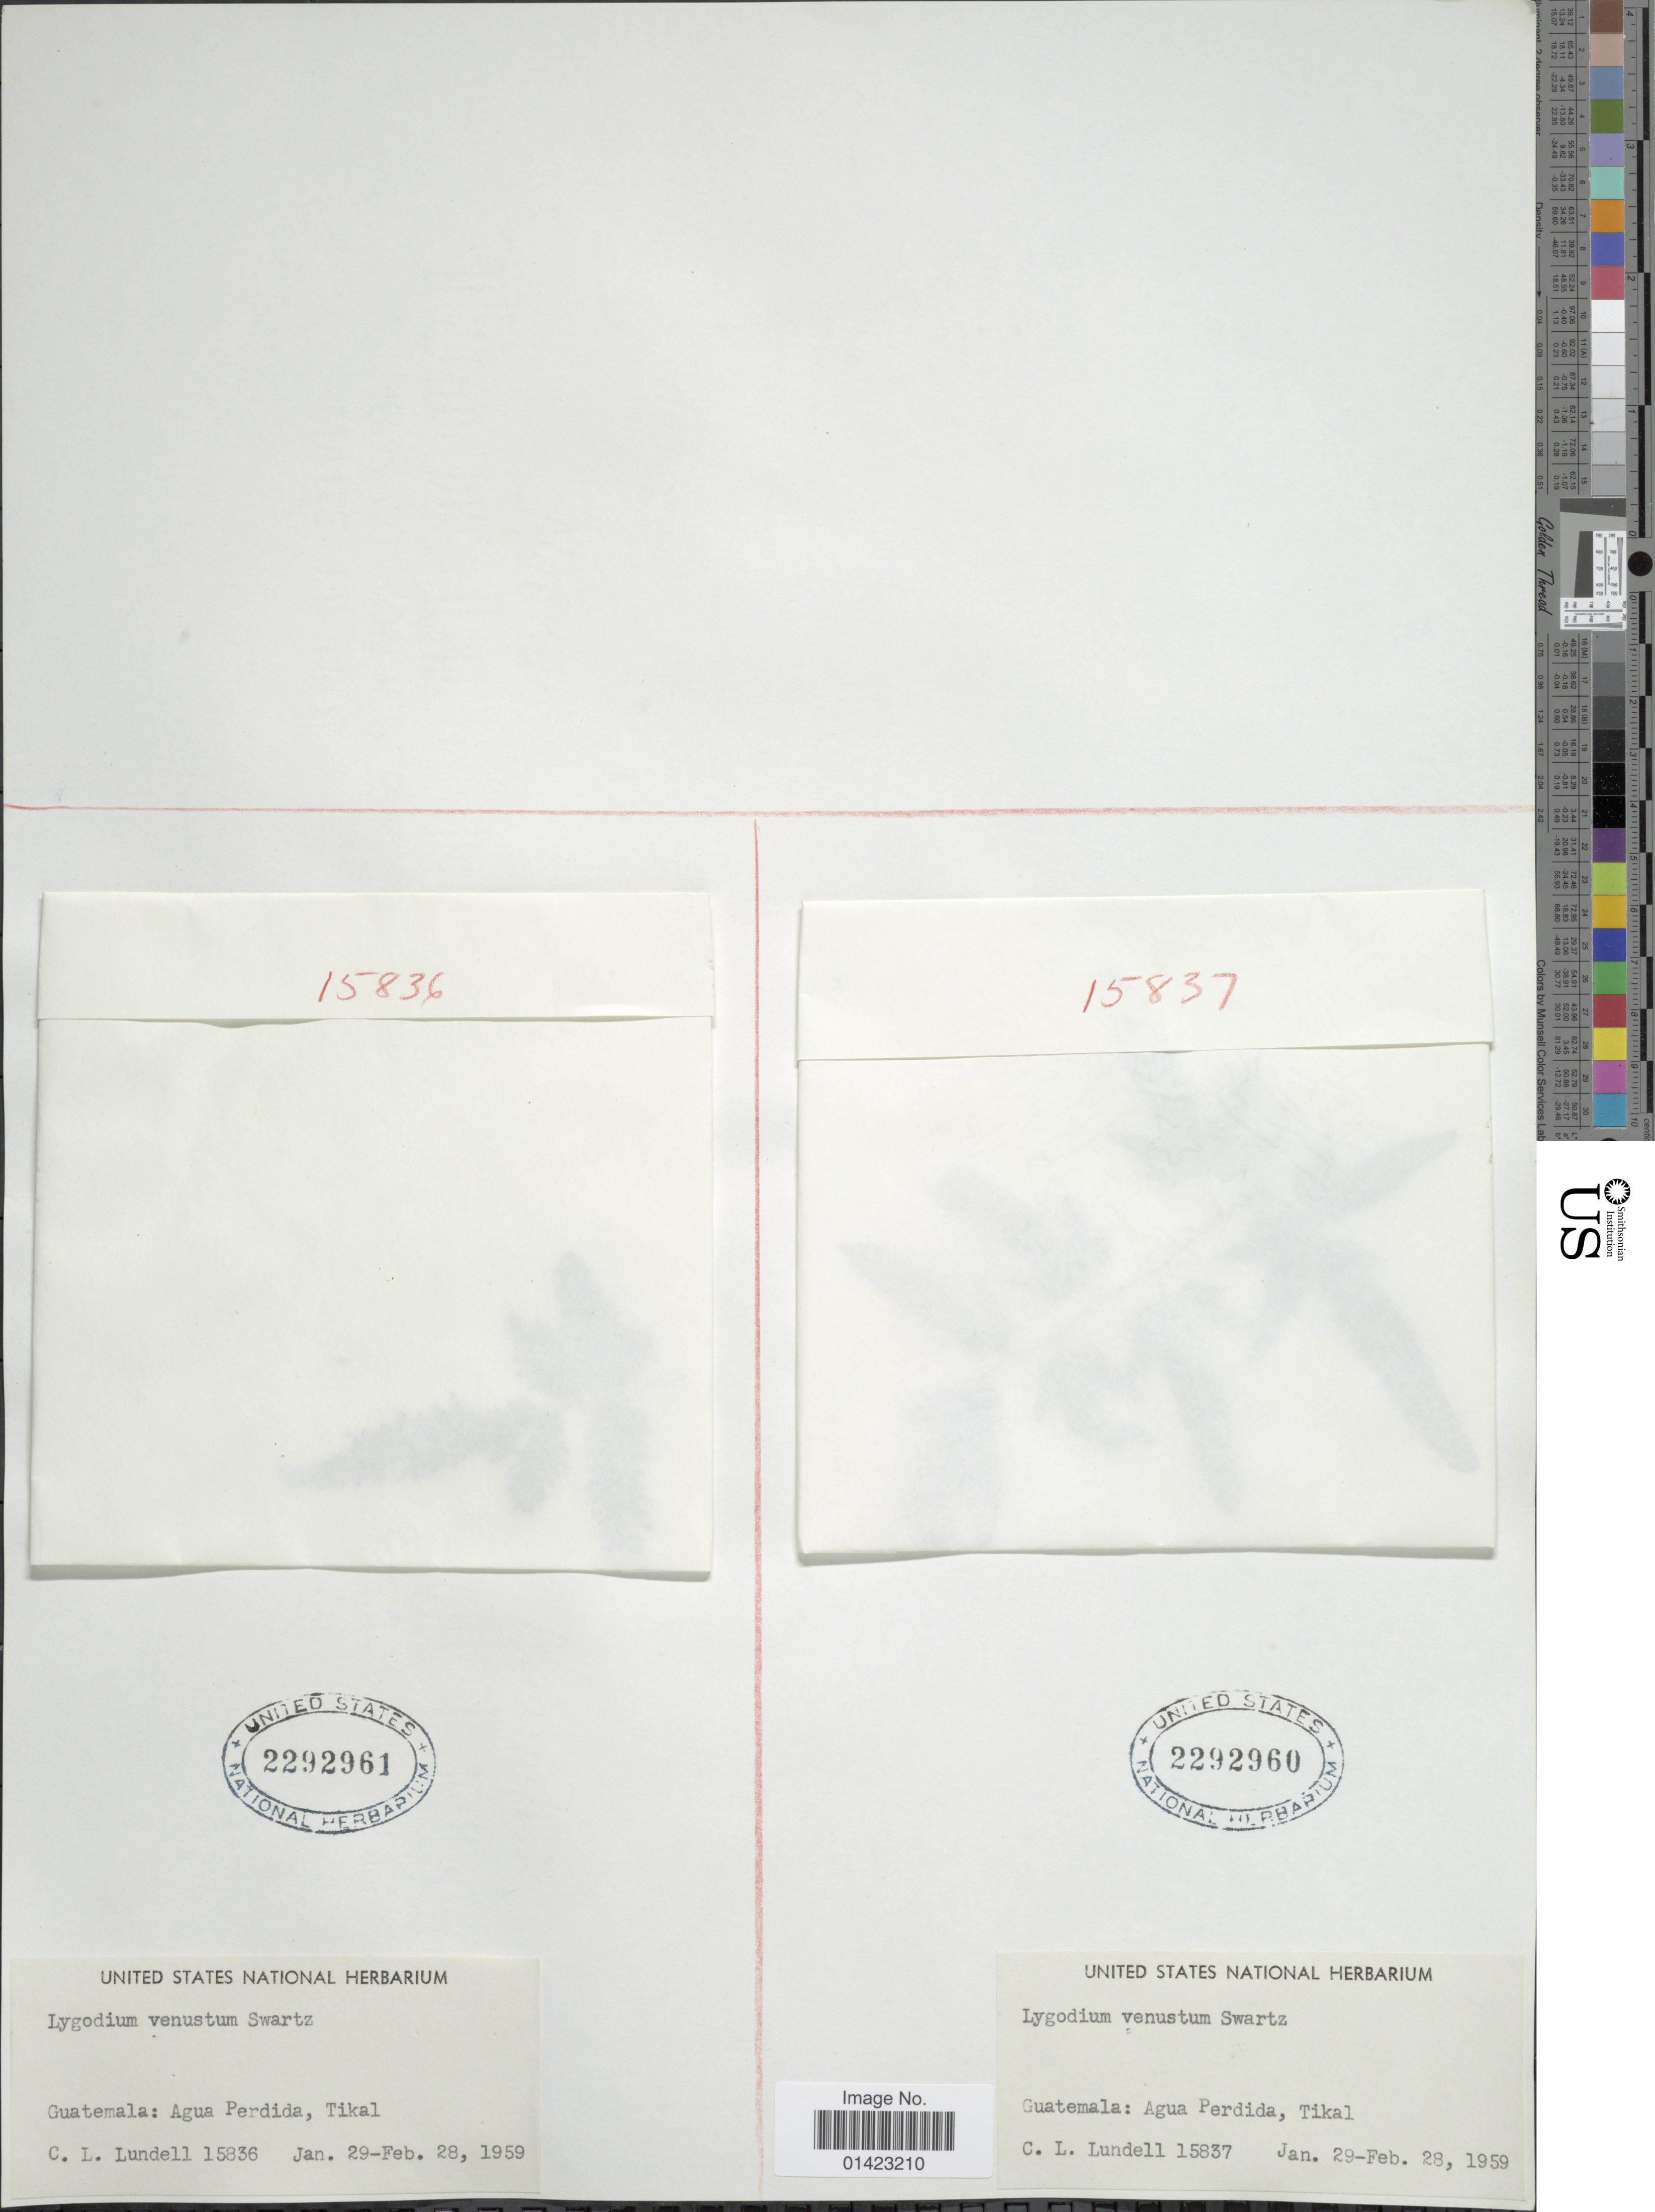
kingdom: Plantae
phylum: Tracheophyta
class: Polypodiopsida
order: Schizaeales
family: Lygodiaceae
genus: Lygodium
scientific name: Lygodium venustum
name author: Sw.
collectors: C. L. Lundell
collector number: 15836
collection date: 1959-01-29/1959-02-28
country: Guatemala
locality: Guatemala: Agua Perdida, Tikal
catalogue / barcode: US 2292961-2